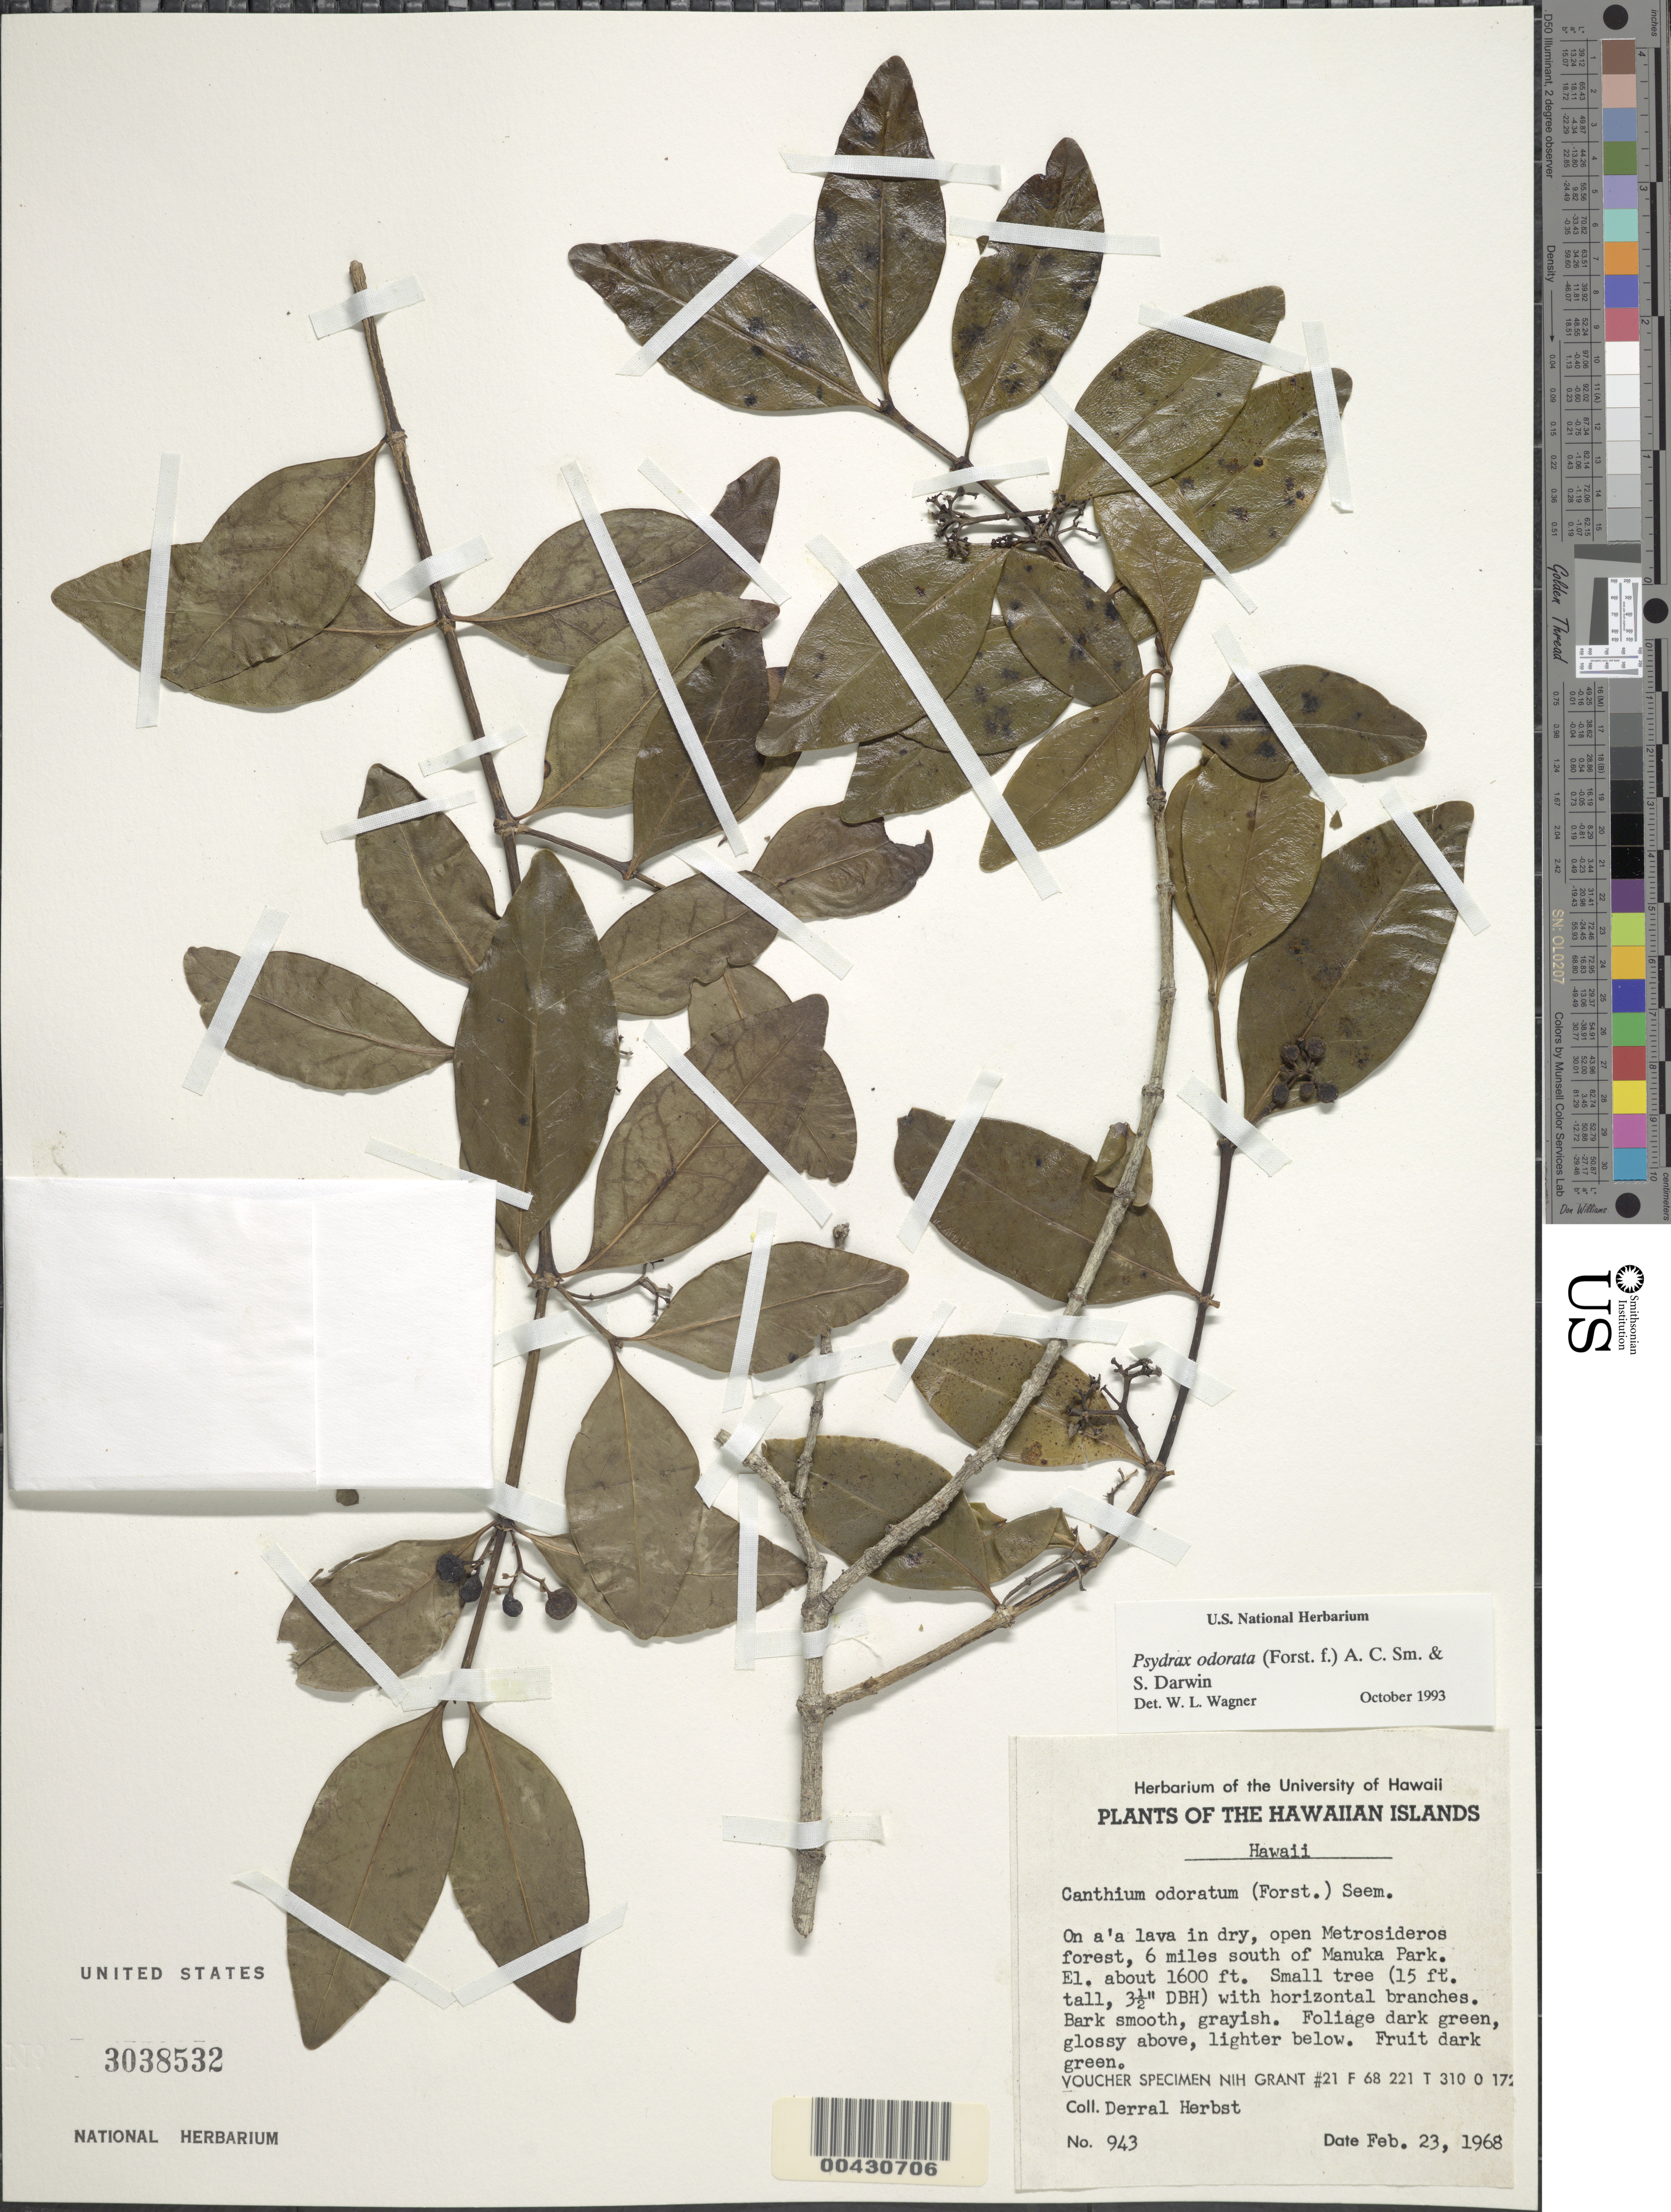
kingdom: Plantae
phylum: Tracheophyta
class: Magnoliopsida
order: Gentianales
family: Rubiaceae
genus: Psydrax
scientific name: Psydrax odorata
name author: (G. Forst.) A.C. Sm. & S.P. Darwin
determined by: Wagner, W. L., (BOT), Smithsonian Institution - National Museum of Natural History (UNITED STATES)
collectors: D. R. Herbst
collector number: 943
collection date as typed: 23 Feb 1968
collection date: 1968-02-23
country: United States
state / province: Hawaii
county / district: Hawaii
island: Hawaii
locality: On a'a lava in forest 6 miles south of Manuka Park.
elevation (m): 488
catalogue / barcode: US 3038532